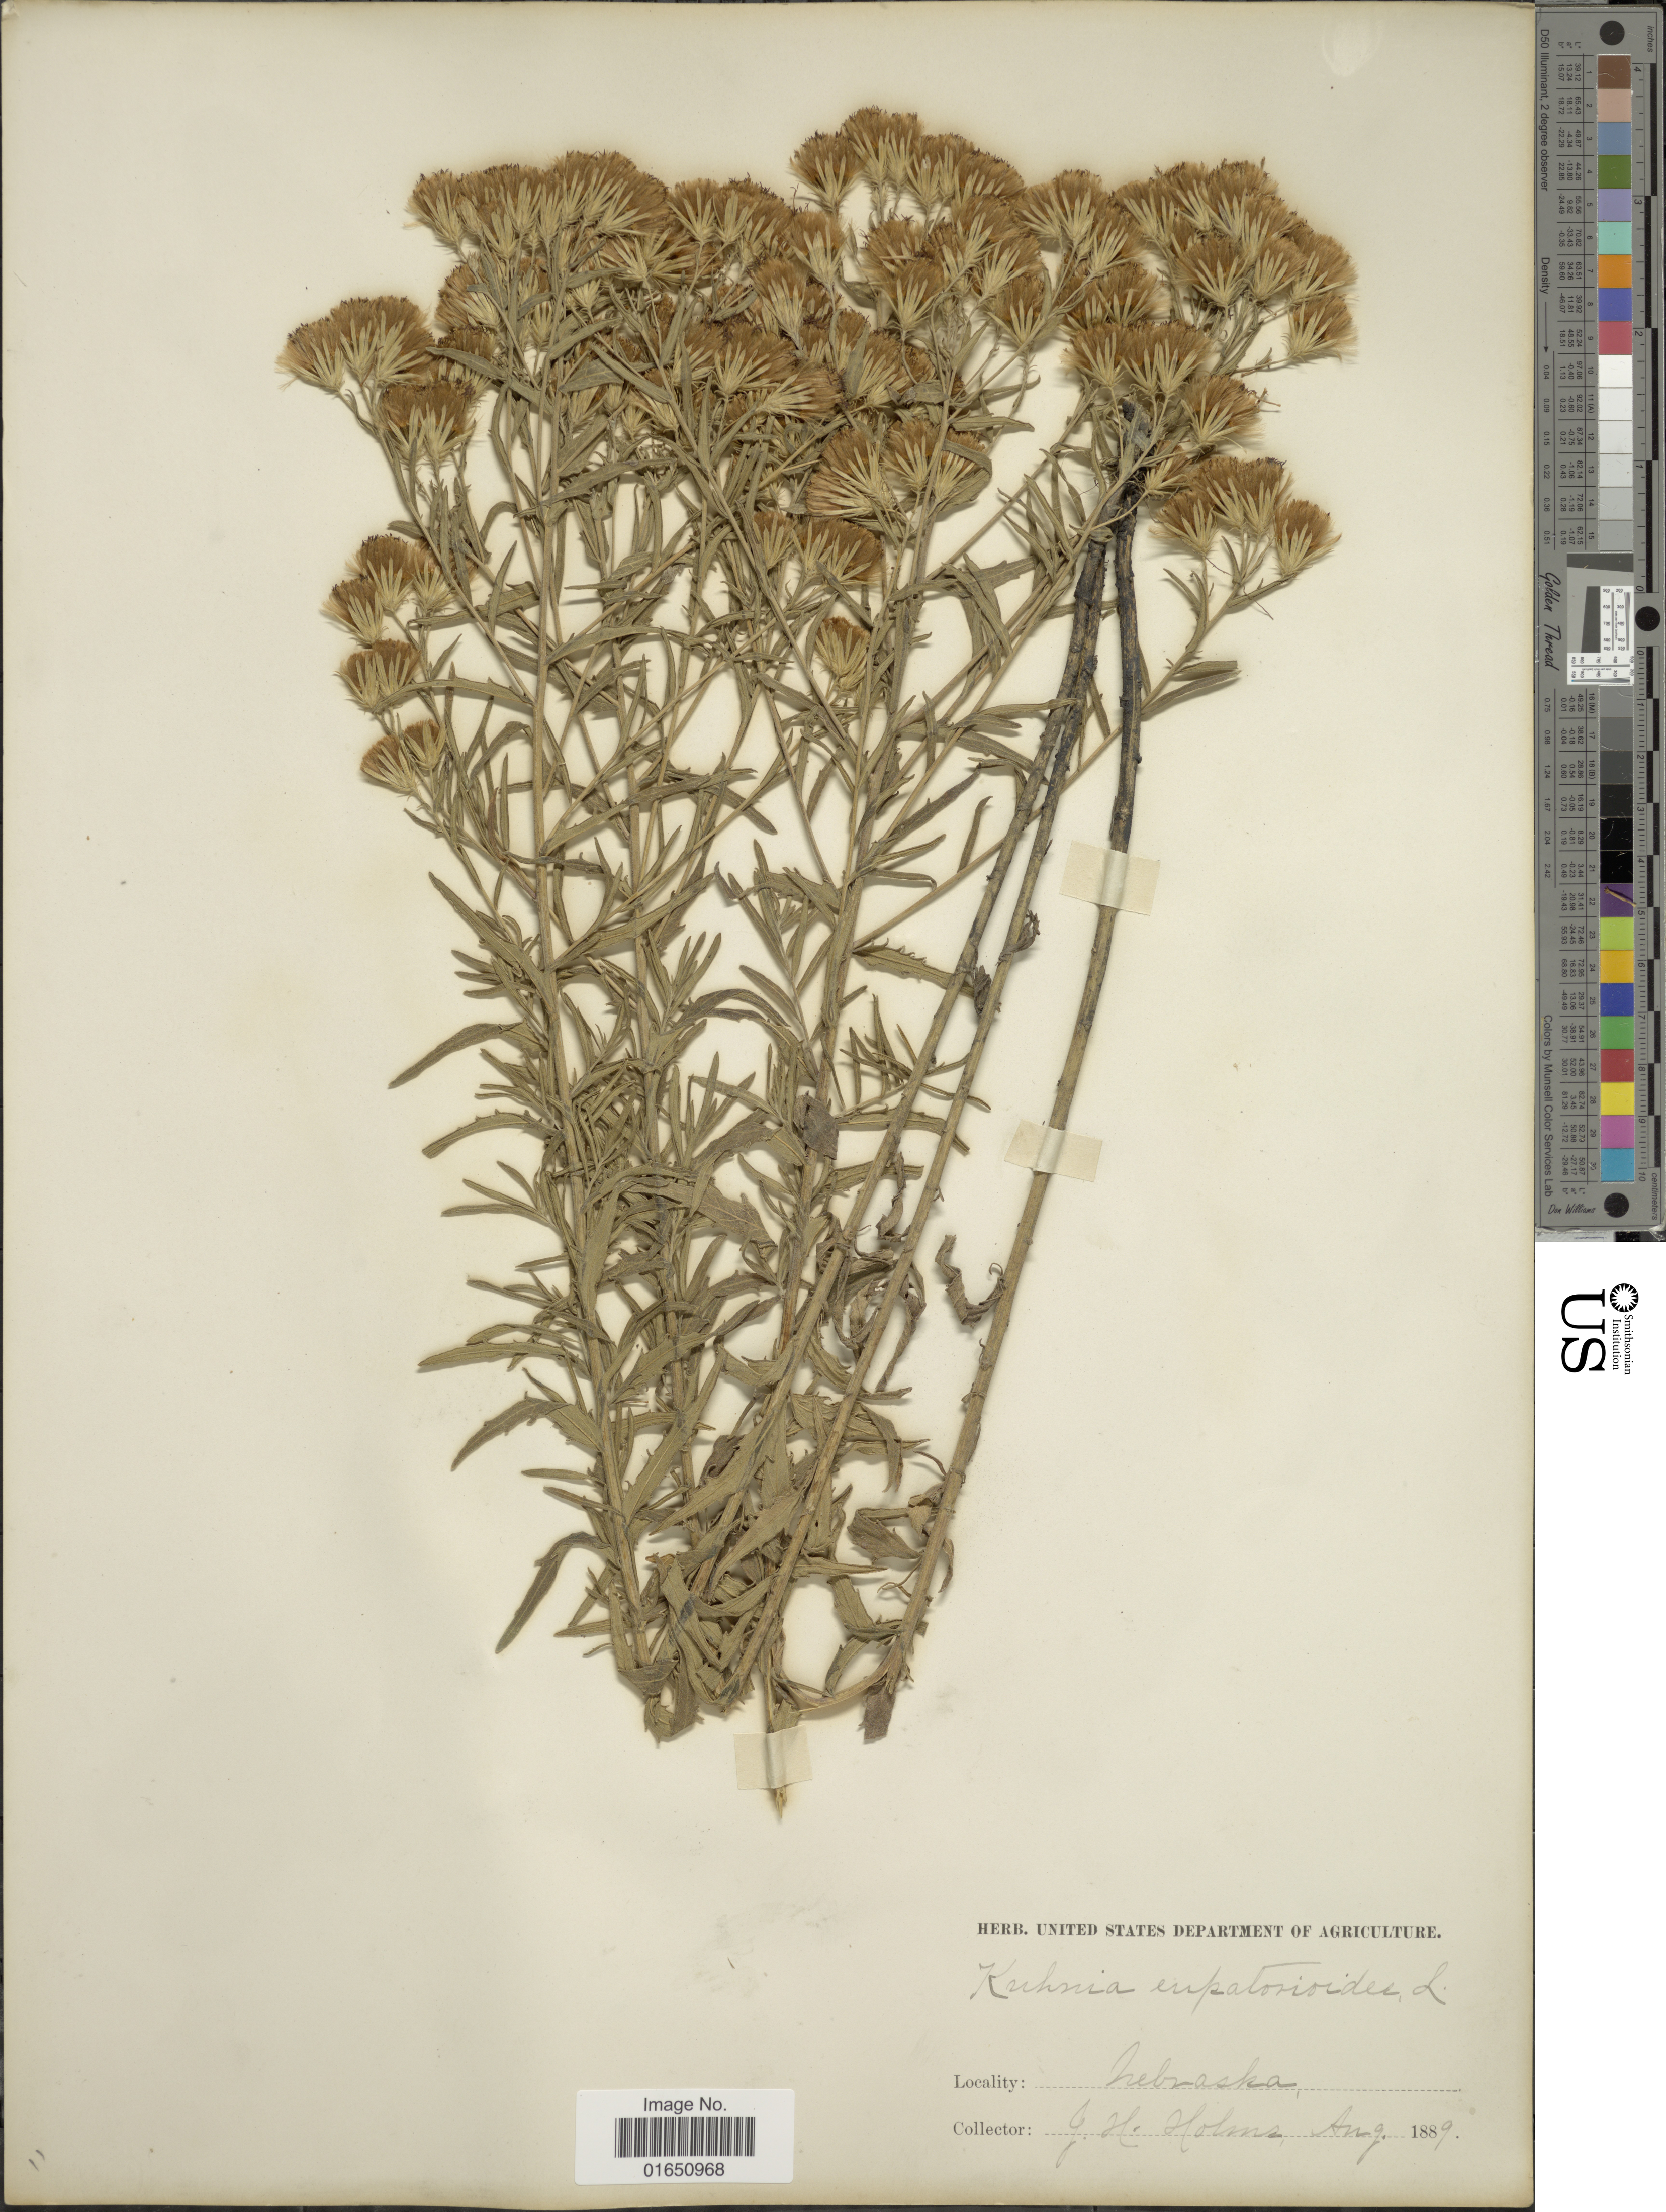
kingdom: Plantae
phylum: Tracheophyta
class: Magnoliopsida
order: Asterales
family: Asteraceae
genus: Brickellia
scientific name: Brickellia eupatorioides var. corymbulosa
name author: (Torr. & A. Gray) Shinners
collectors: J. H. Holms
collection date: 1889-08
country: United States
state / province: Nebraska